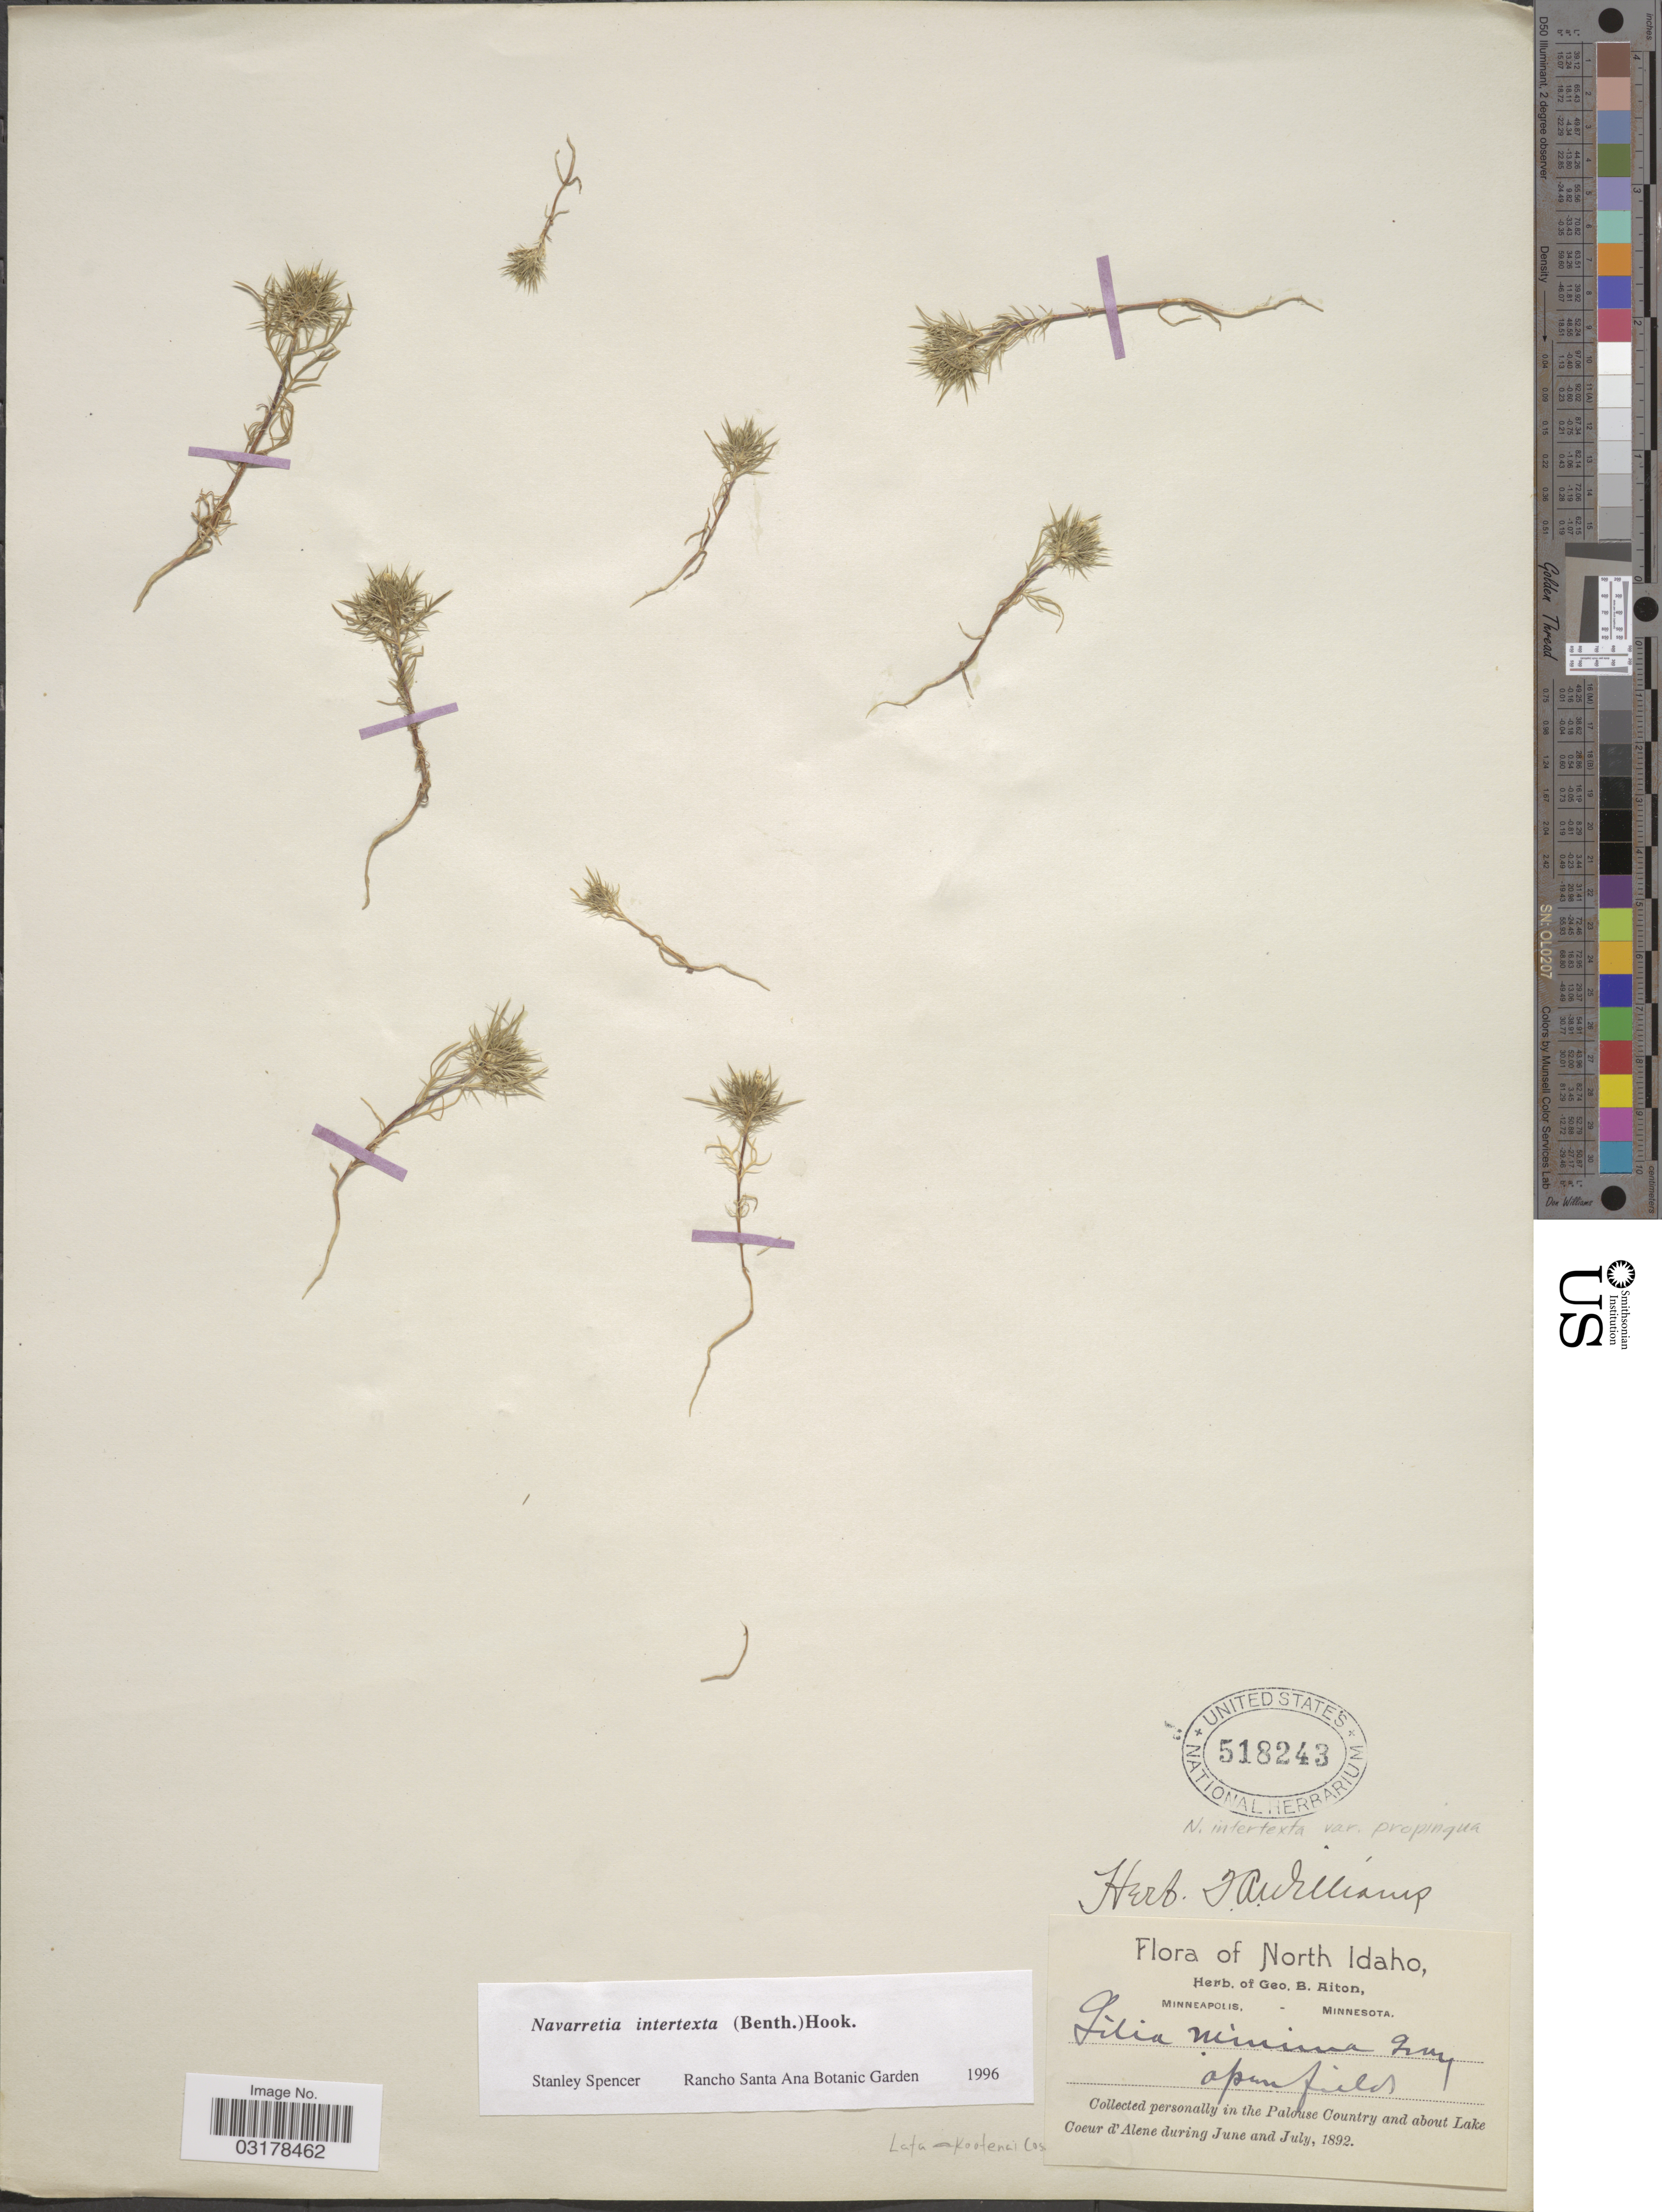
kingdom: Plantae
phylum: Tracheophyta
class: Magnoliopsida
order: Ericales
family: Polemoniaceae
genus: Navarretia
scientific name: Navarretia intertexta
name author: (Benth.) Hook.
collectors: ex herb. Thos. A. Williams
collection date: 1892-06/1892-07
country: United States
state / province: Idaho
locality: North Idaho. In the Palouse Country and about Lake Coeur d'Alene. Lata-Kootenai Co.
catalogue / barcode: US 518243